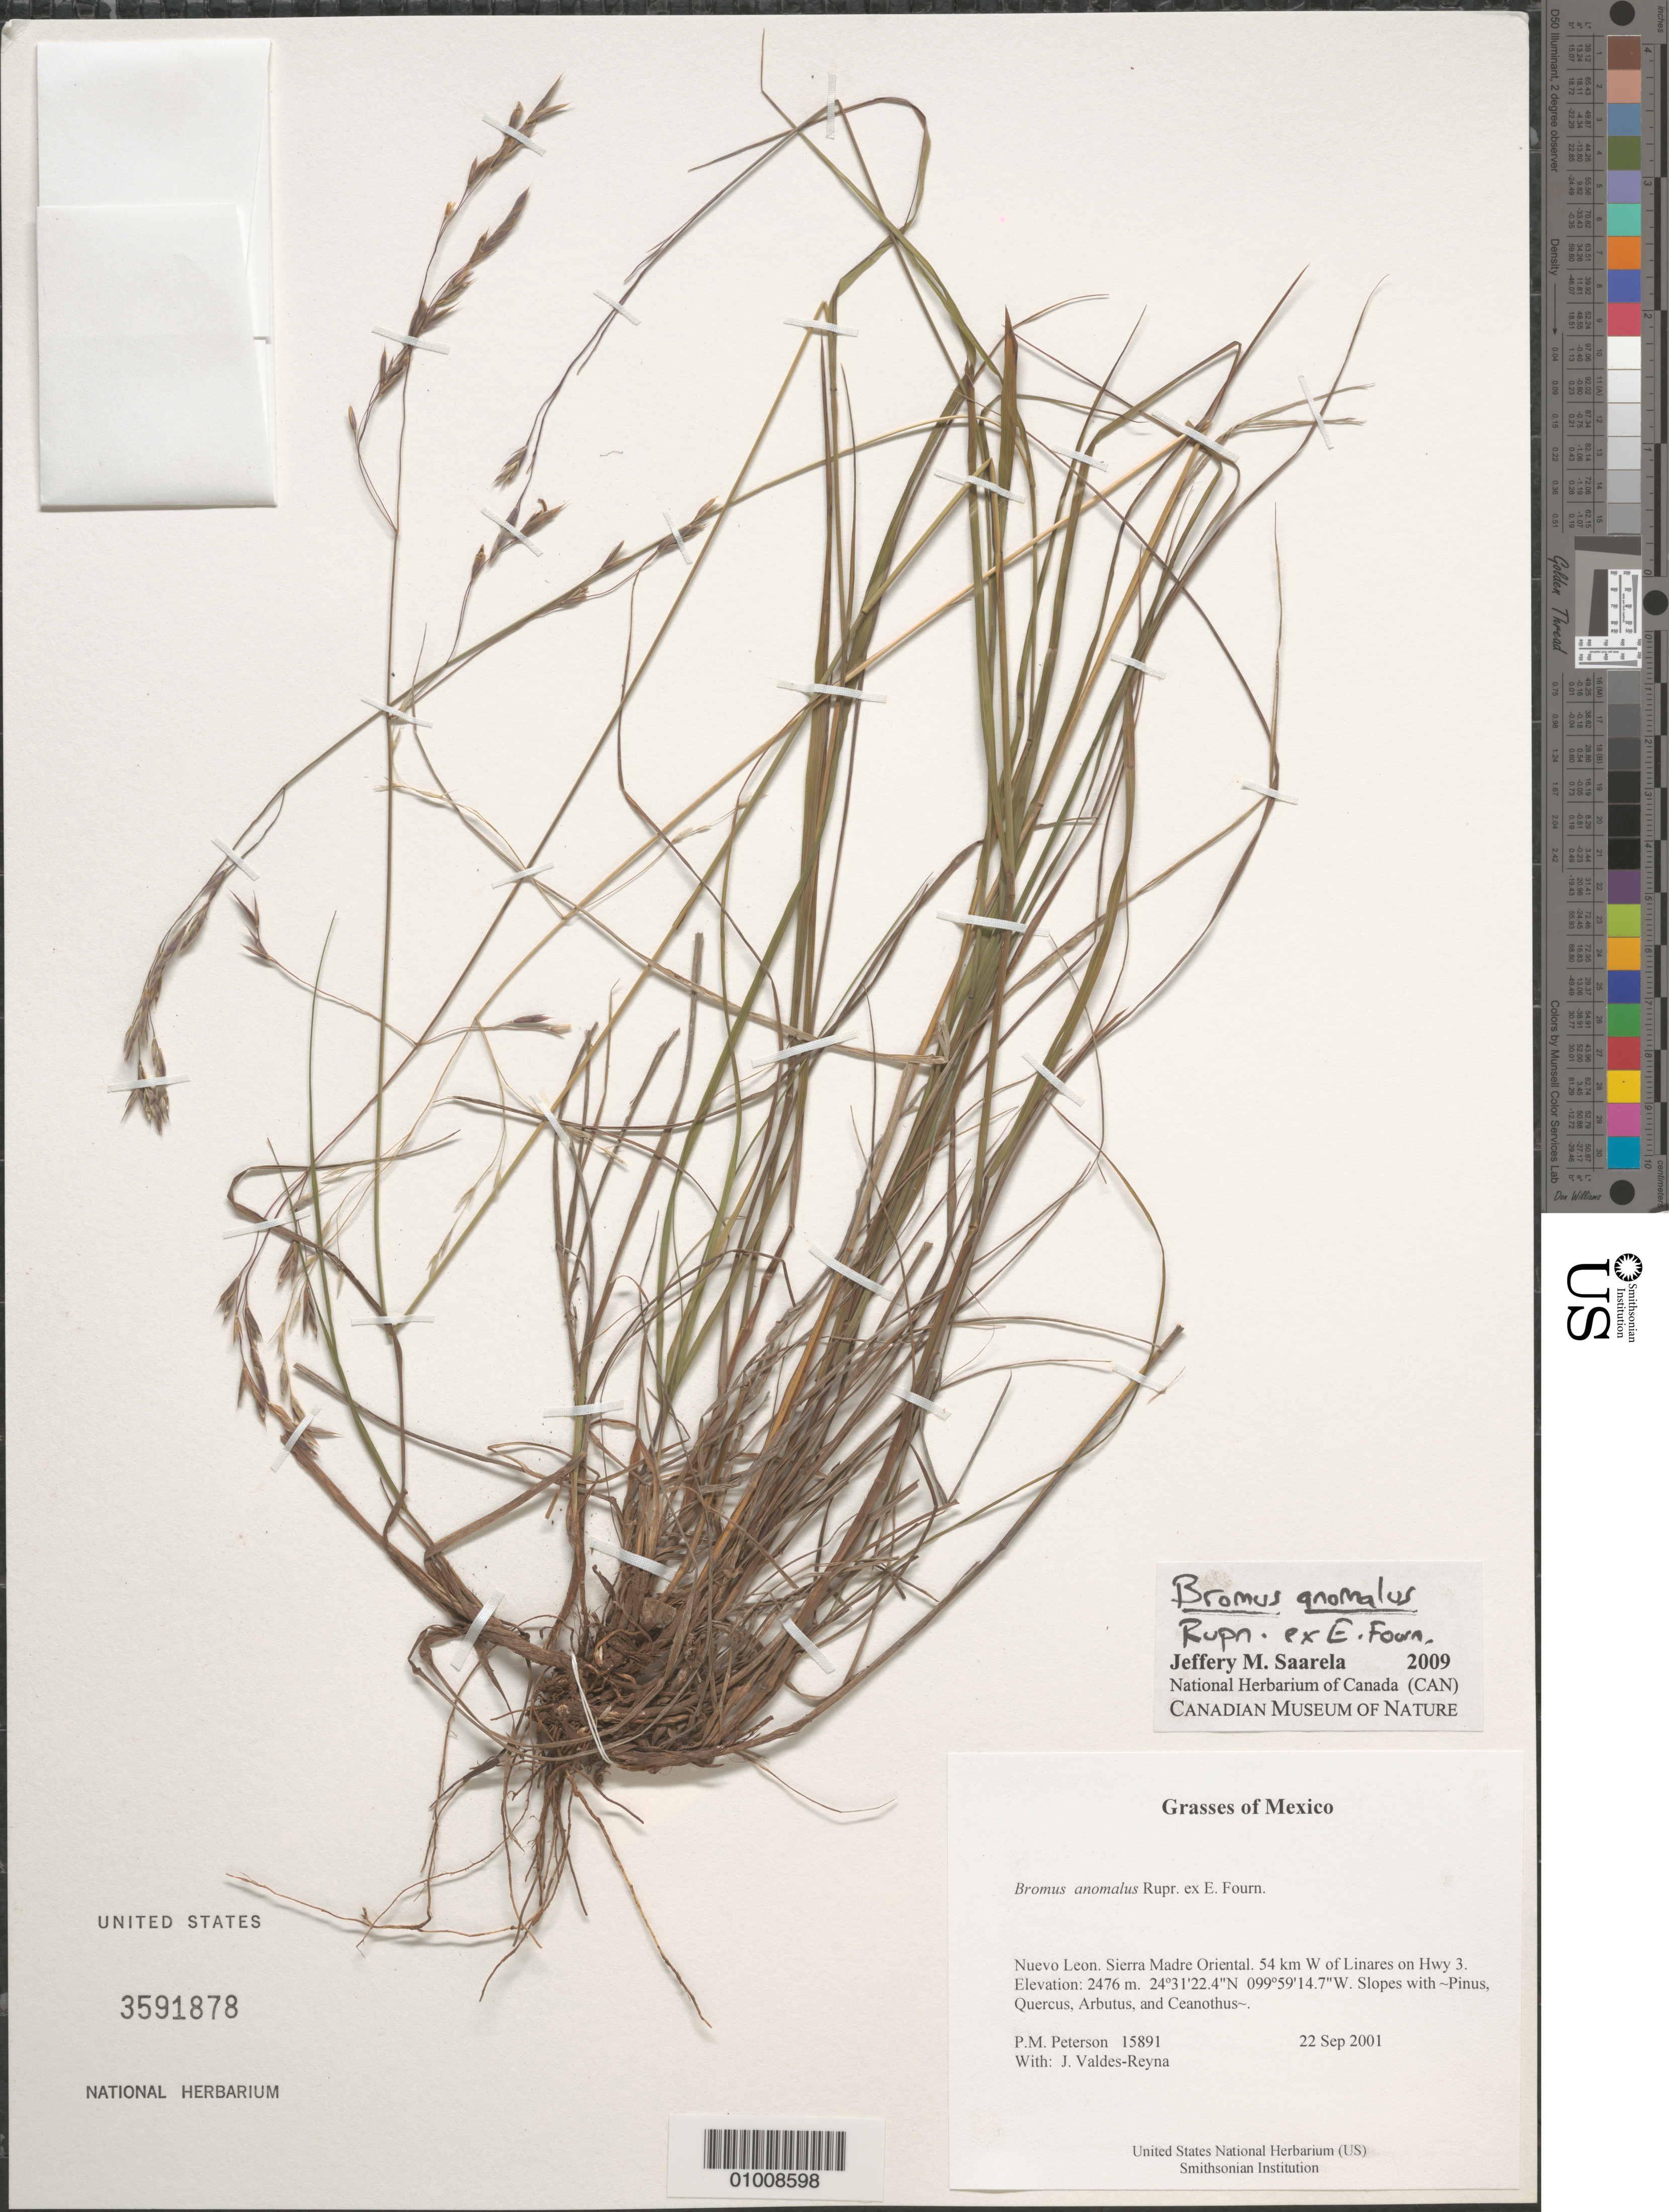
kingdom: Plantae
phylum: Tracheophyta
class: Liliopsida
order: Poales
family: Poaceae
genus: Bromus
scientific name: Bromus anomalus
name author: Rupr. ex E. Fourn.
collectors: P. M. Peterson & J. Valdés-Reyna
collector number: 15891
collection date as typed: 22 Sep 2001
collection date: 2001-09-22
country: Mexico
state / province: Nuevo León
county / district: Sierra Madre Oriental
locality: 54 km W of Linares on Hwy 3.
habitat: Slopes with ~Pinus, Quercus, Arbutus, and Ceanothus~.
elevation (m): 2476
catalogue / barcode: US 3591878